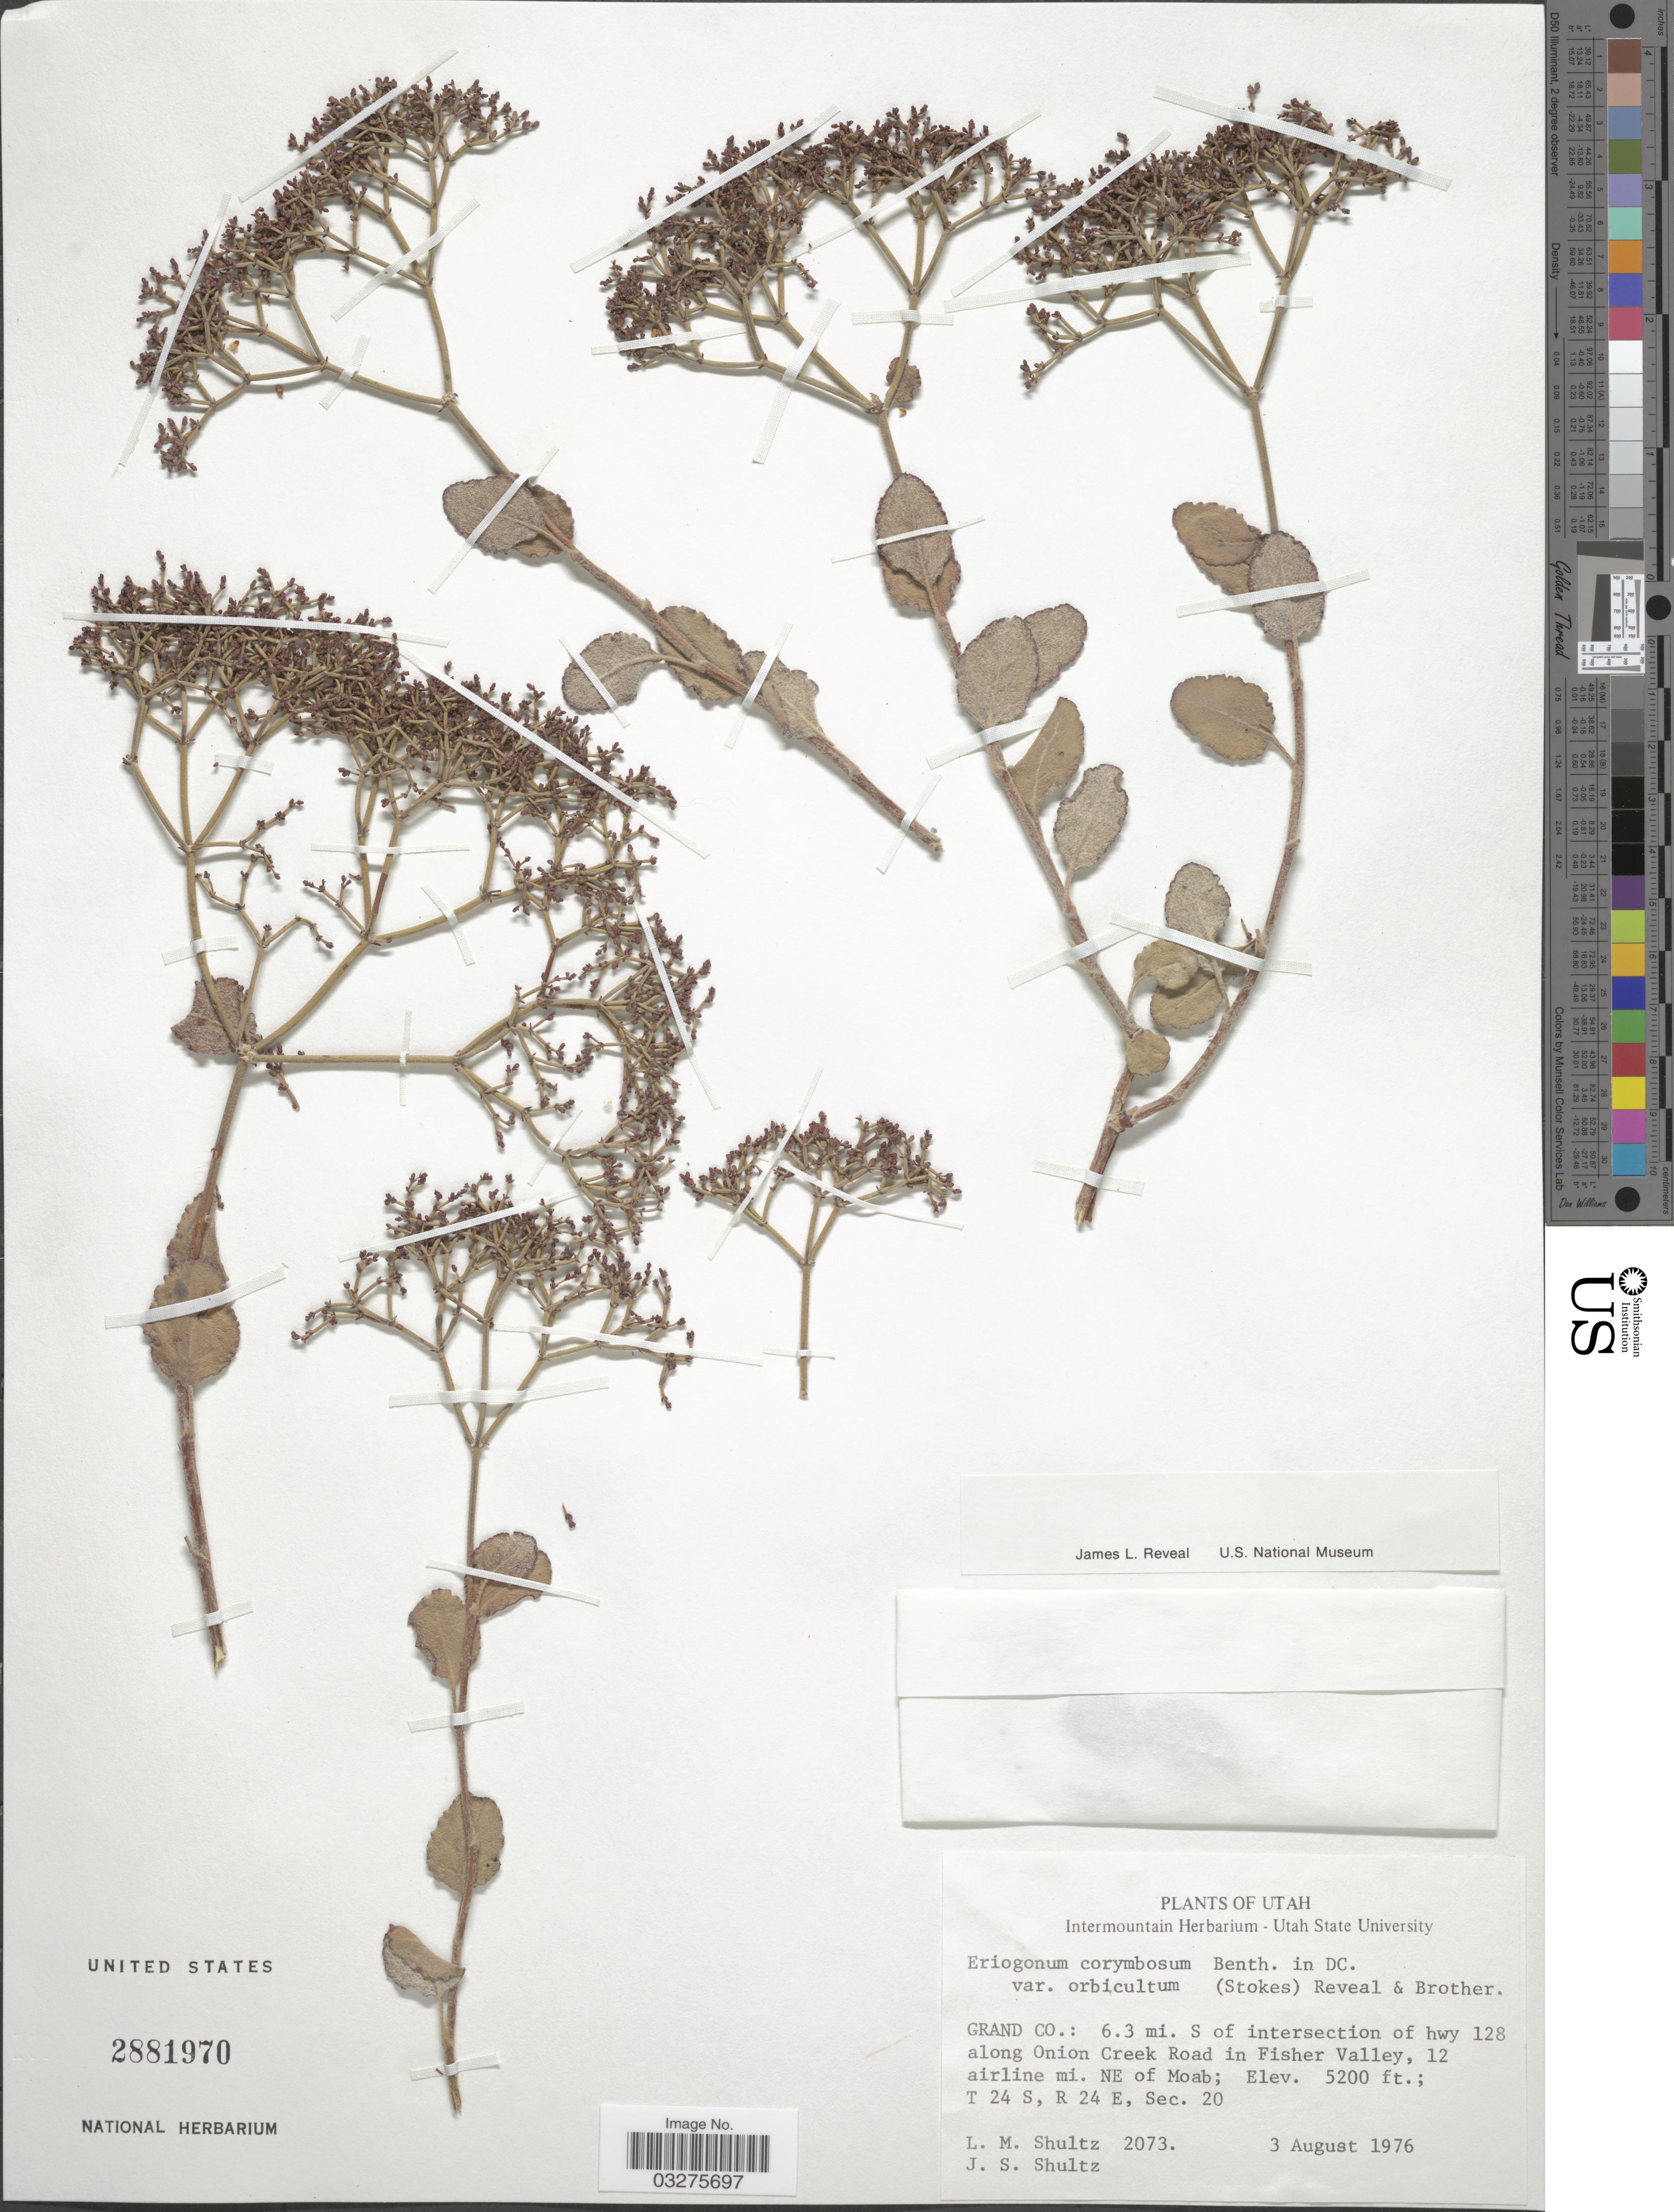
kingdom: Plantae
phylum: Tracheophyta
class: Magnoliopsida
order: Caryophyllales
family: Polygonaceae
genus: Eriogonum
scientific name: Eriogonum corymbosum var. orbiculatum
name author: (S. Stokes) Reveal & Brotherson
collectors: L. Schultz & J. Schultz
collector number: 2073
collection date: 1976-08-03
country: United States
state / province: Utah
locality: Grand Co.: 6.3 mi. S of intersection of hwy 128 along Onion Creek Road in Fisher Valley, 12 airline mi. NE of Moab. T 24 S, R 24 E, Sec. 20.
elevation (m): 1585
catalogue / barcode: US 2881970